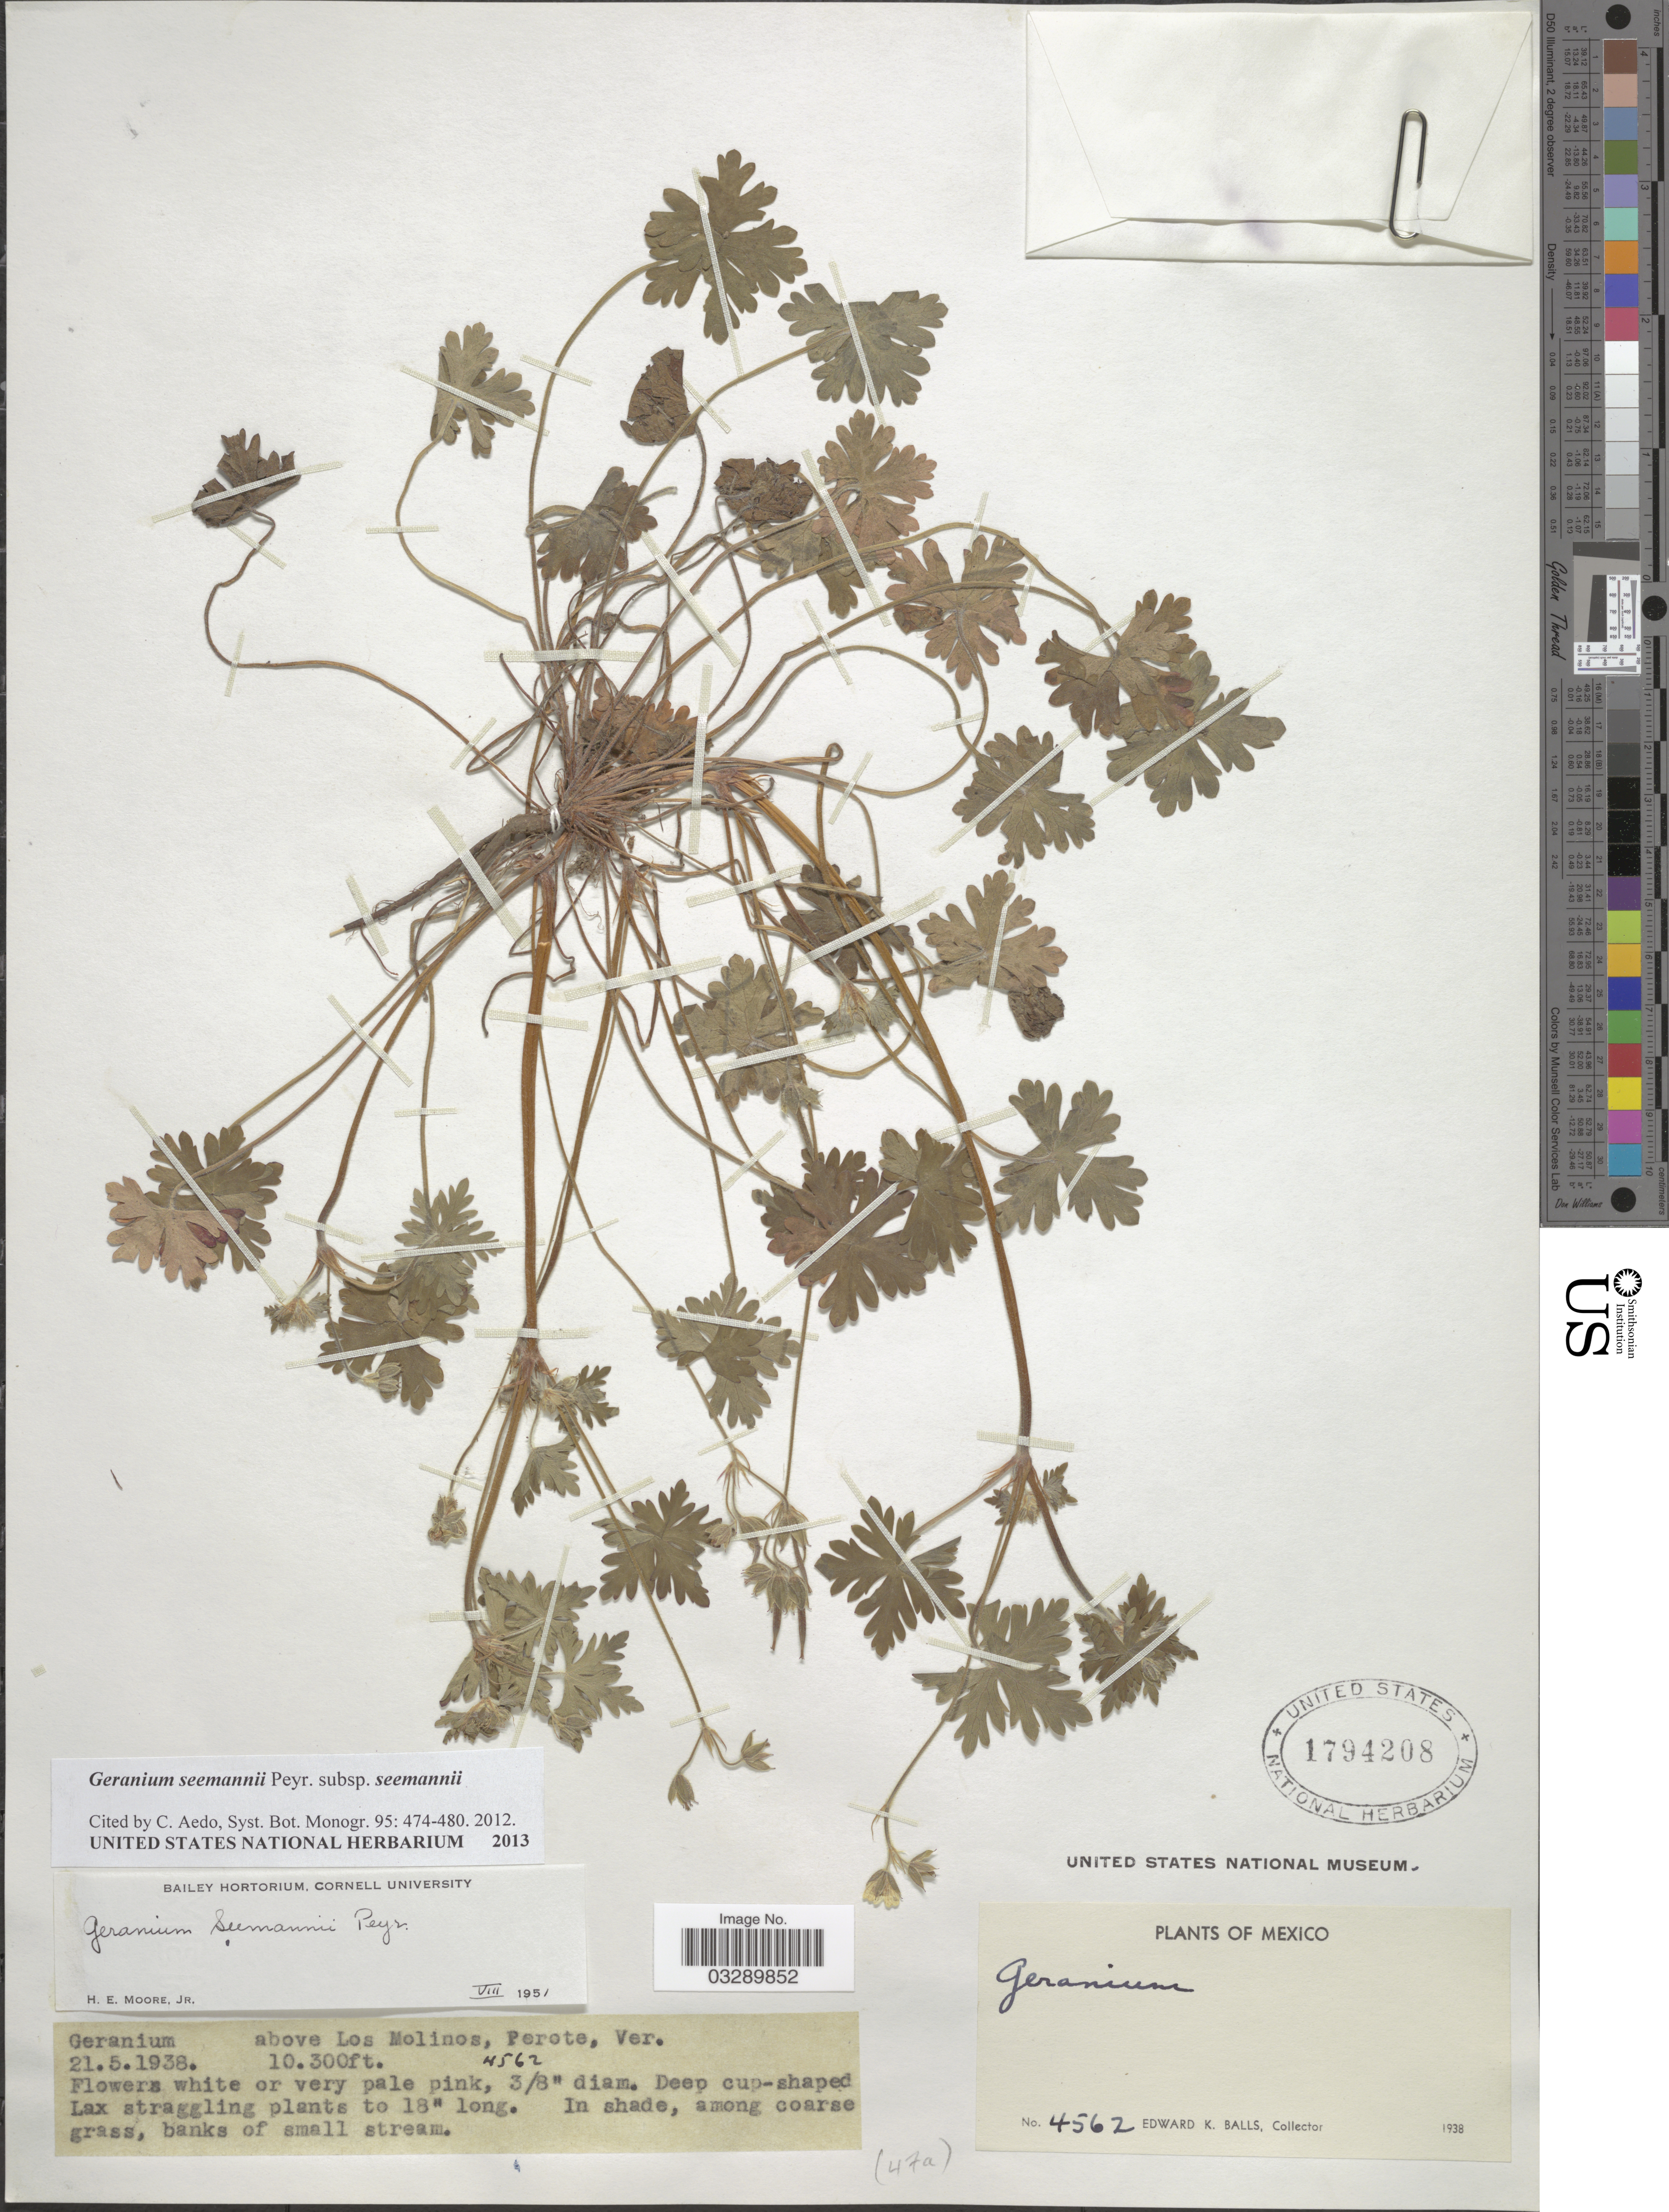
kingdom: Plantae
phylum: Tracheophyta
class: Magnoliopsida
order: Geraniales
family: Geraniaceae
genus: Geranium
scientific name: Geranium seemannii subsp. seemannii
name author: Peyr.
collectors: E. K. Balls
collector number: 4562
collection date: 1938-05-21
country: Mexico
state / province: Veracruz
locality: Above Los Molinos, Perote, Ver.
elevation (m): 3139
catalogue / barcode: US 1794208